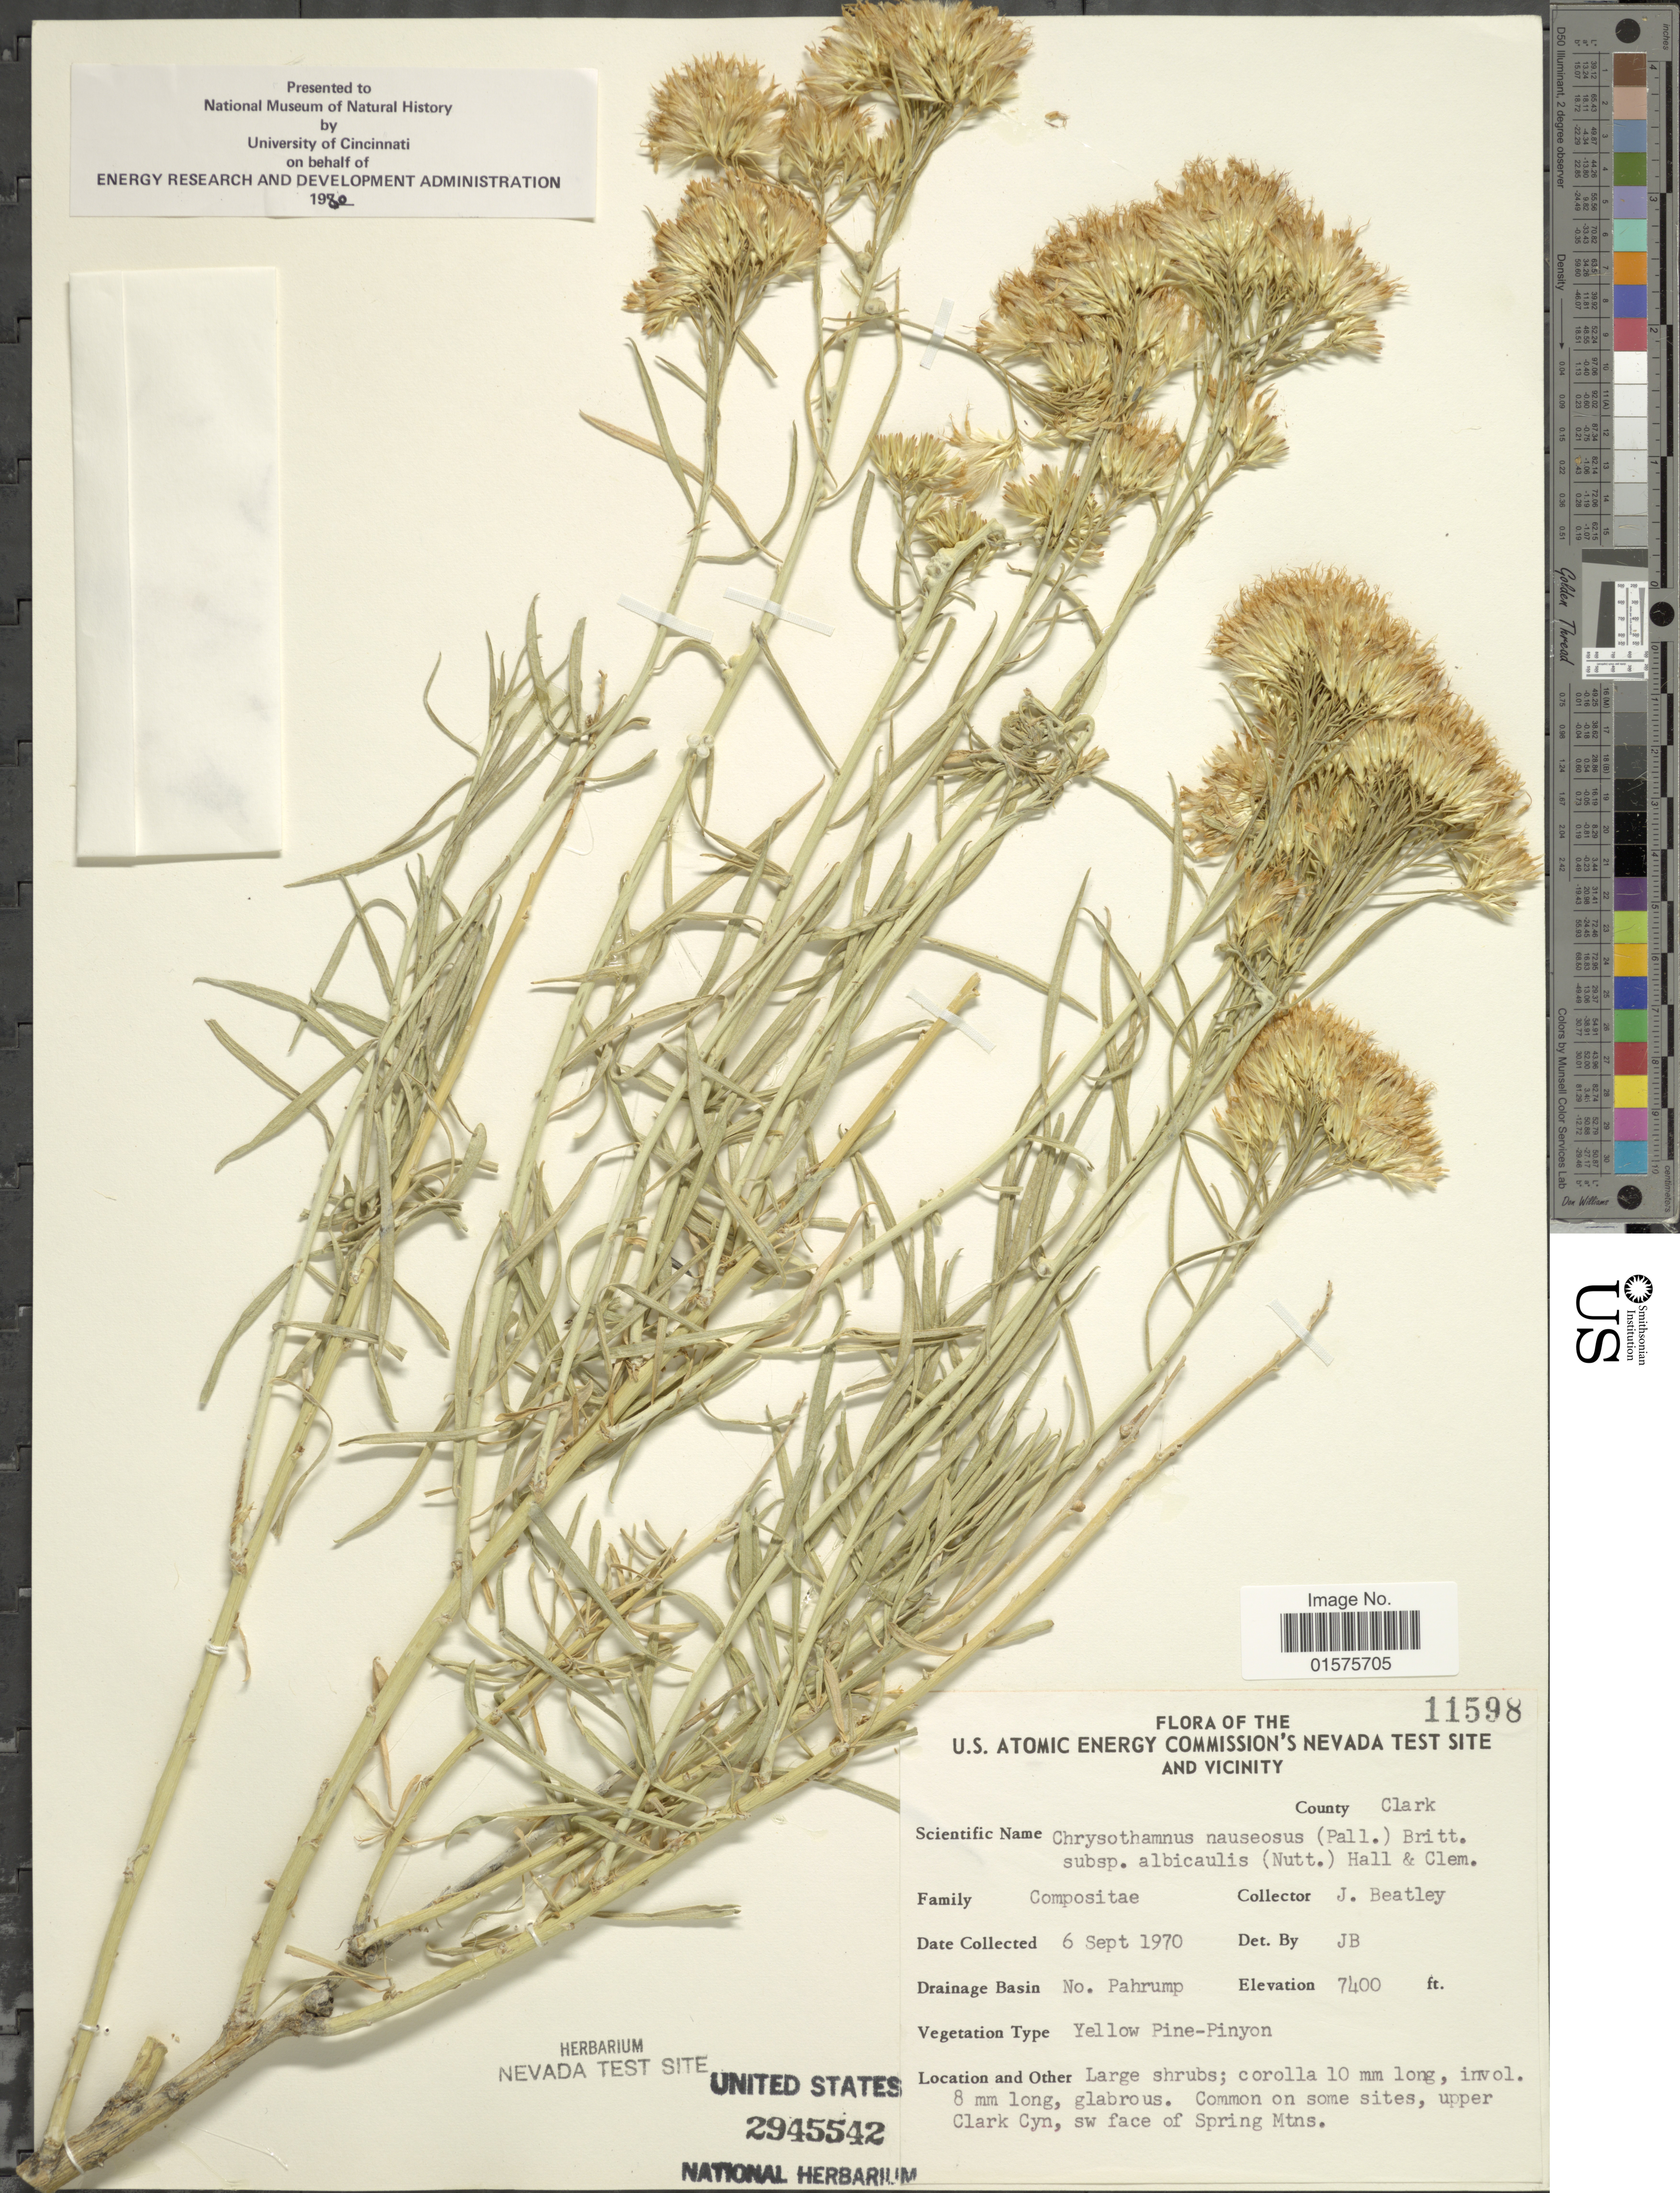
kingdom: Plantae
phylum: Tracheophyta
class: Magnoliopsida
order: Asterales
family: Asteraceae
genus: Ericameria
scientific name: Ericameria nauseosa var. hololeuca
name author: (A. Gray) G.L. Nesom & G.I. Baird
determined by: Urbatsch, Lowell E., Curator (LSU), Louisiana State University (UNITED STATES)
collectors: J. C. Beatley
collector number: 11598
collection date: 1970-09-06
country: United States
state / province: Nevada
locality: U. S. Atomic Commission's Nevada Test Site and vicinity. County Clark. Drainage Basin No. Pahrump. upper Clark cyn, sw face of Spring Mtns.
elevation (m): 2256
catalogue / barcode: US 2945542